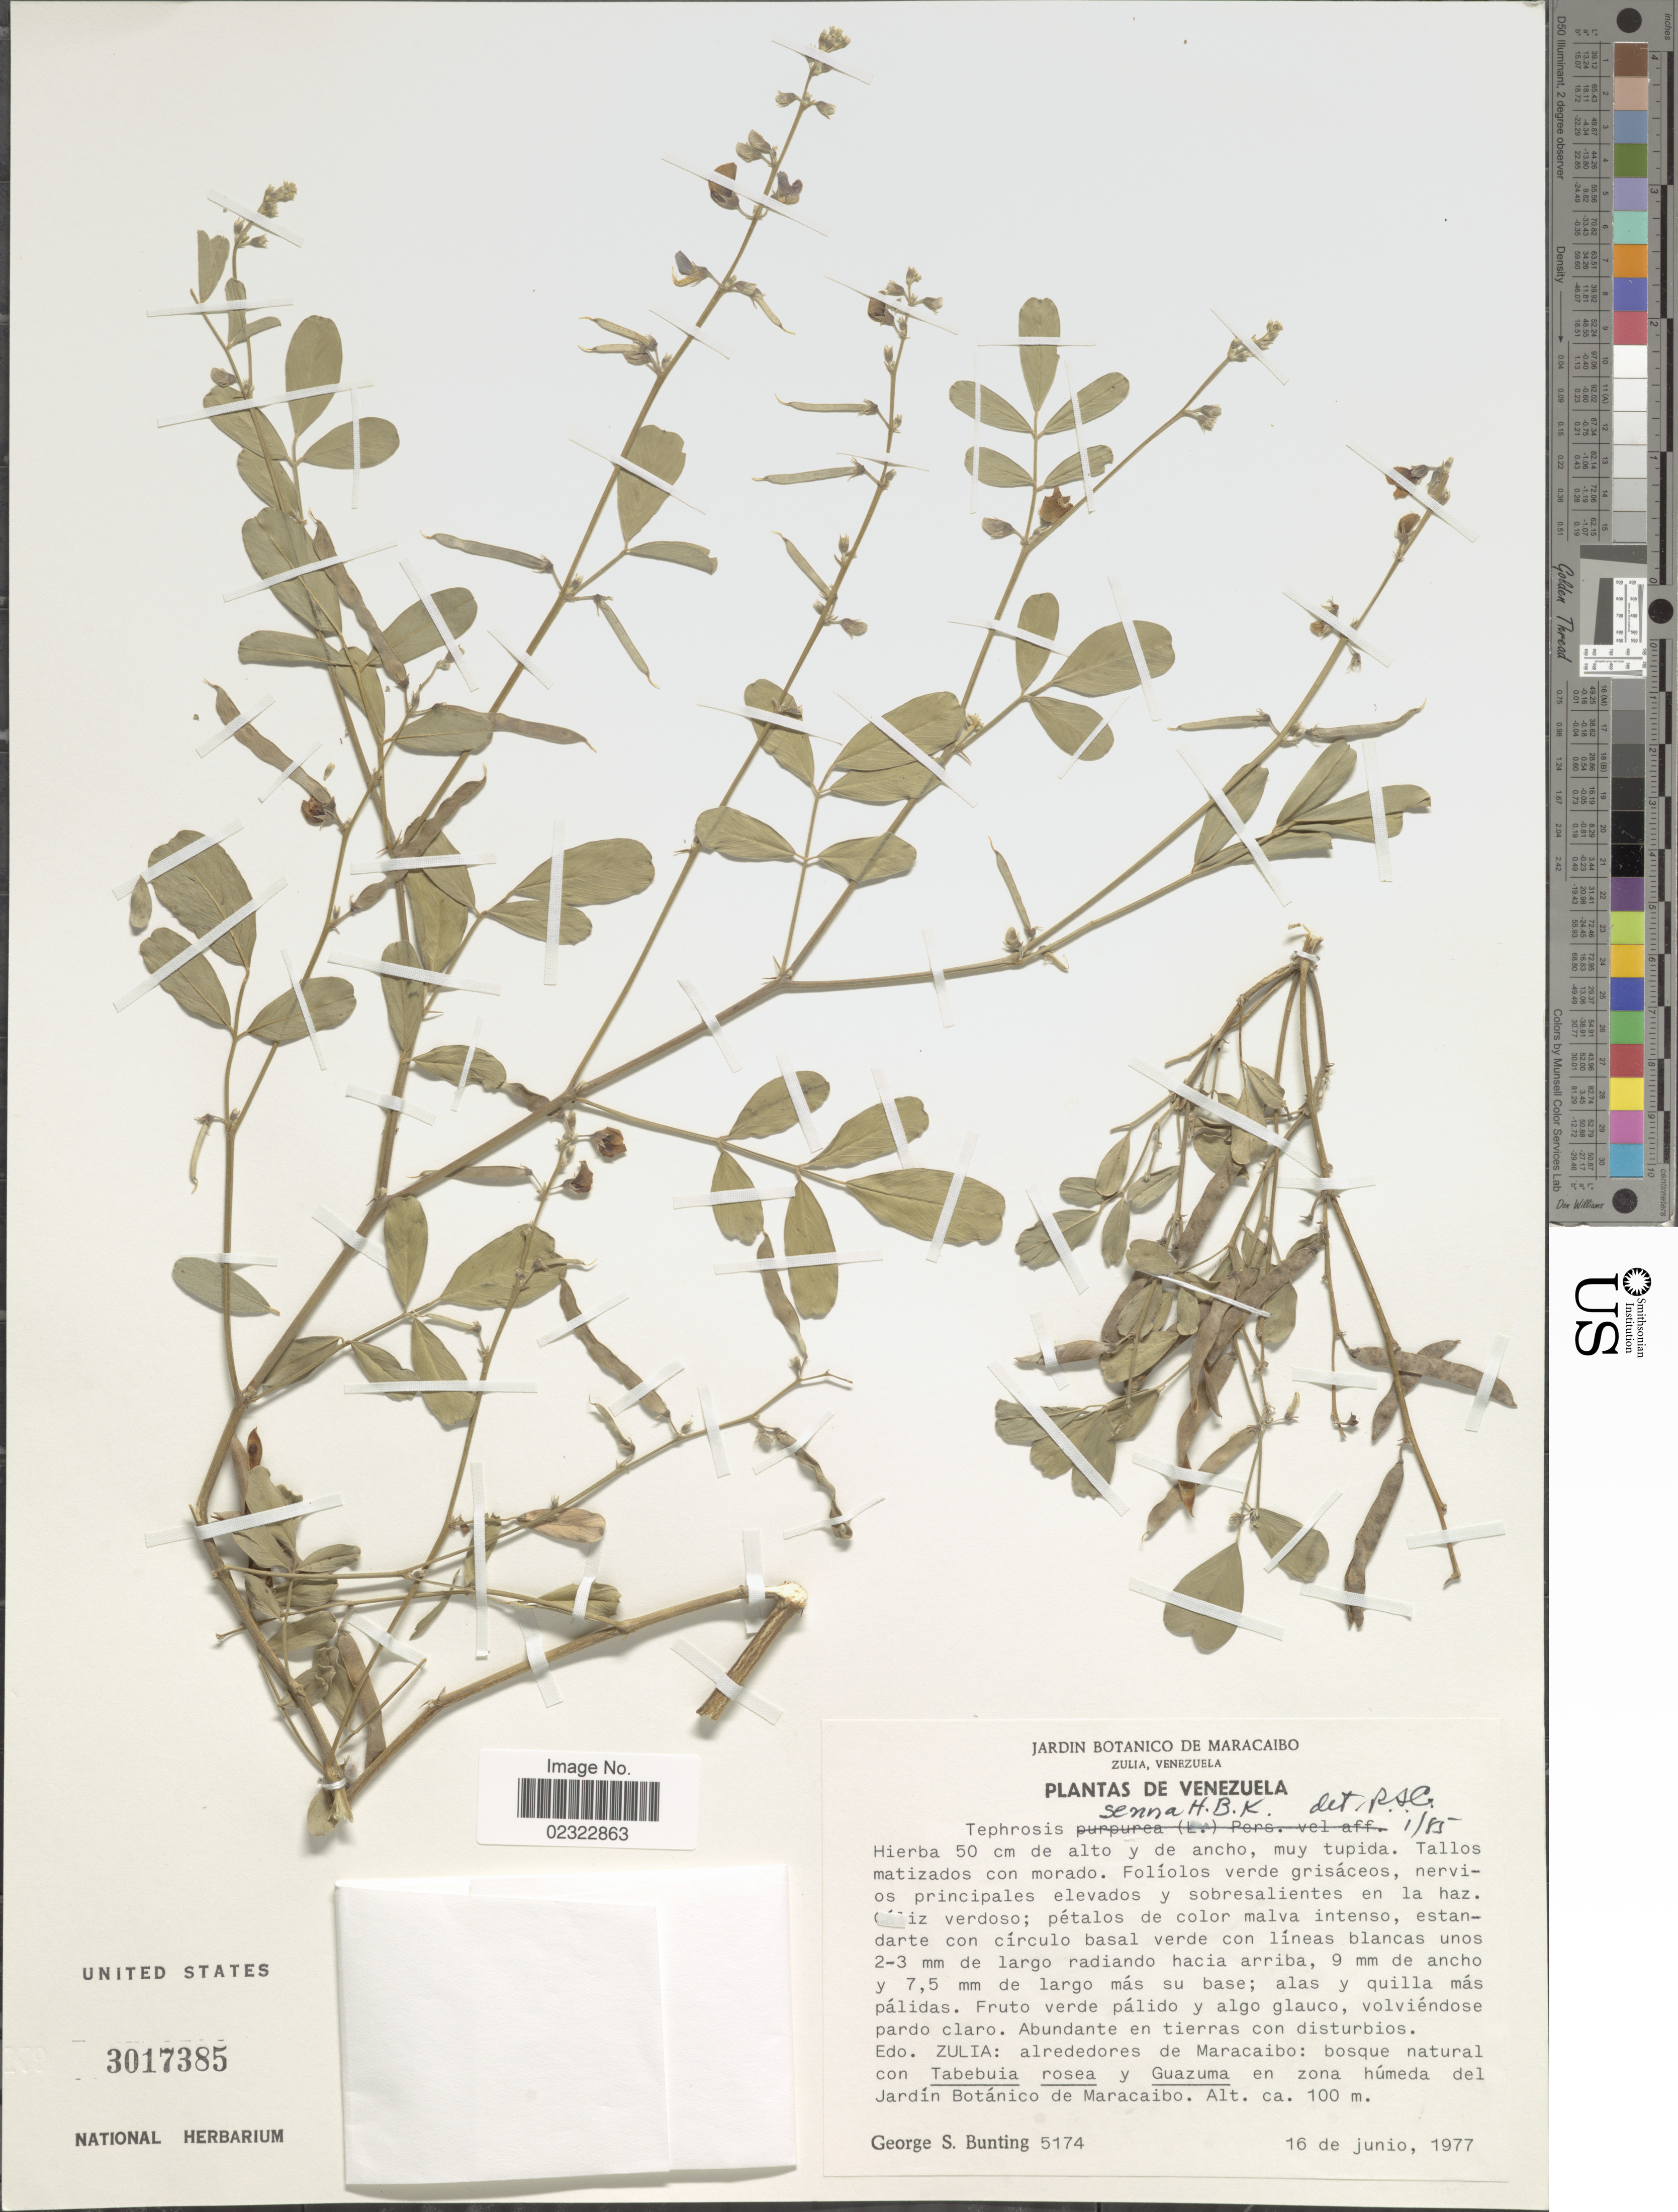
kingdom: Plantae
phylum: Tracheophyta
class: Magnoliopsida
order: Fabales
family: Fabaceae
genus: Tephrosia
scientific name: Tephrosia senna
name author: Kunth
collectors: G. S. Bunting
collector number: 5174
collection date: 1977-06-16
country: Venezuela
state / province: Zulia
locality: Edo. Zulia: alrededores de Maracaibo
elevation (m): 100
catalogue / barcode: US 3017385